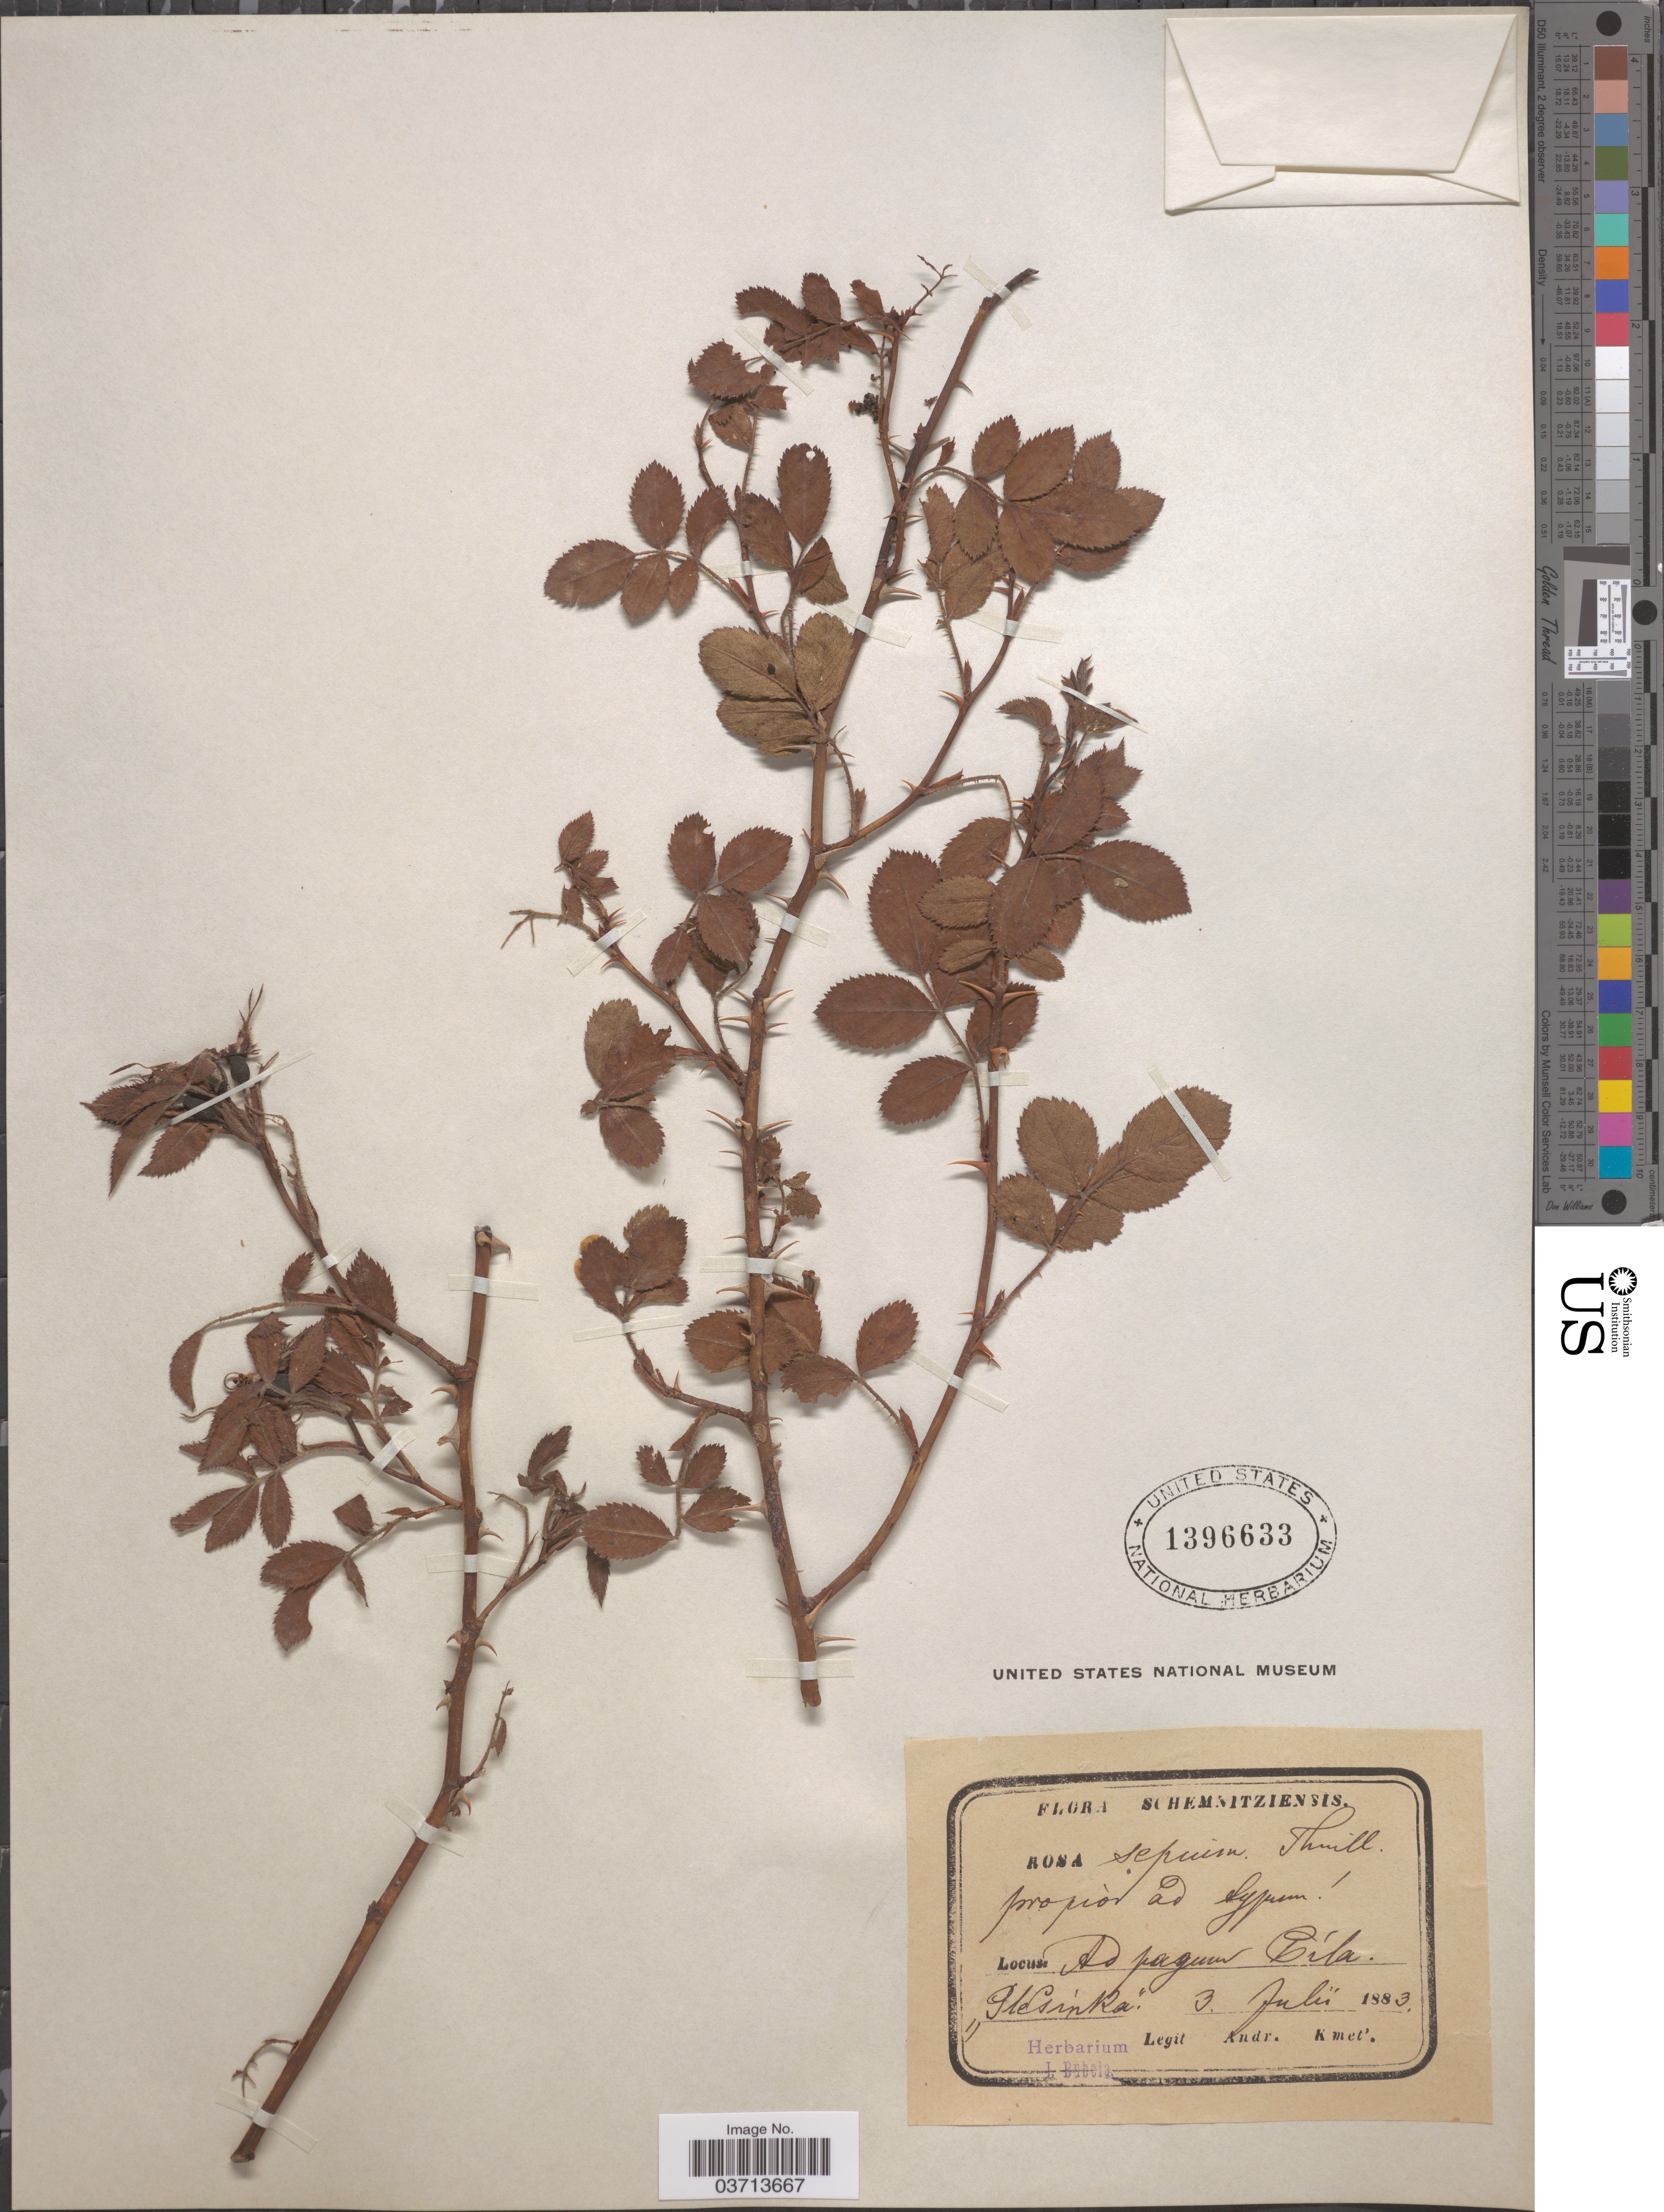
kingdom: Plantae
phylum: Tracheophyta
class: Magnoliopsida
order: Rosales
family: Rosaceae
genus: Rosa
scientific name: Rosa sepium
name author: Thuill.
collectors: A. Kmet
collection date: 1883-07-03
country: Slovakia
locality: Schemnitziensis. Ad pagum Cíla. "Plesinka [interpreted]".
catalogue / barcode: US 1396633